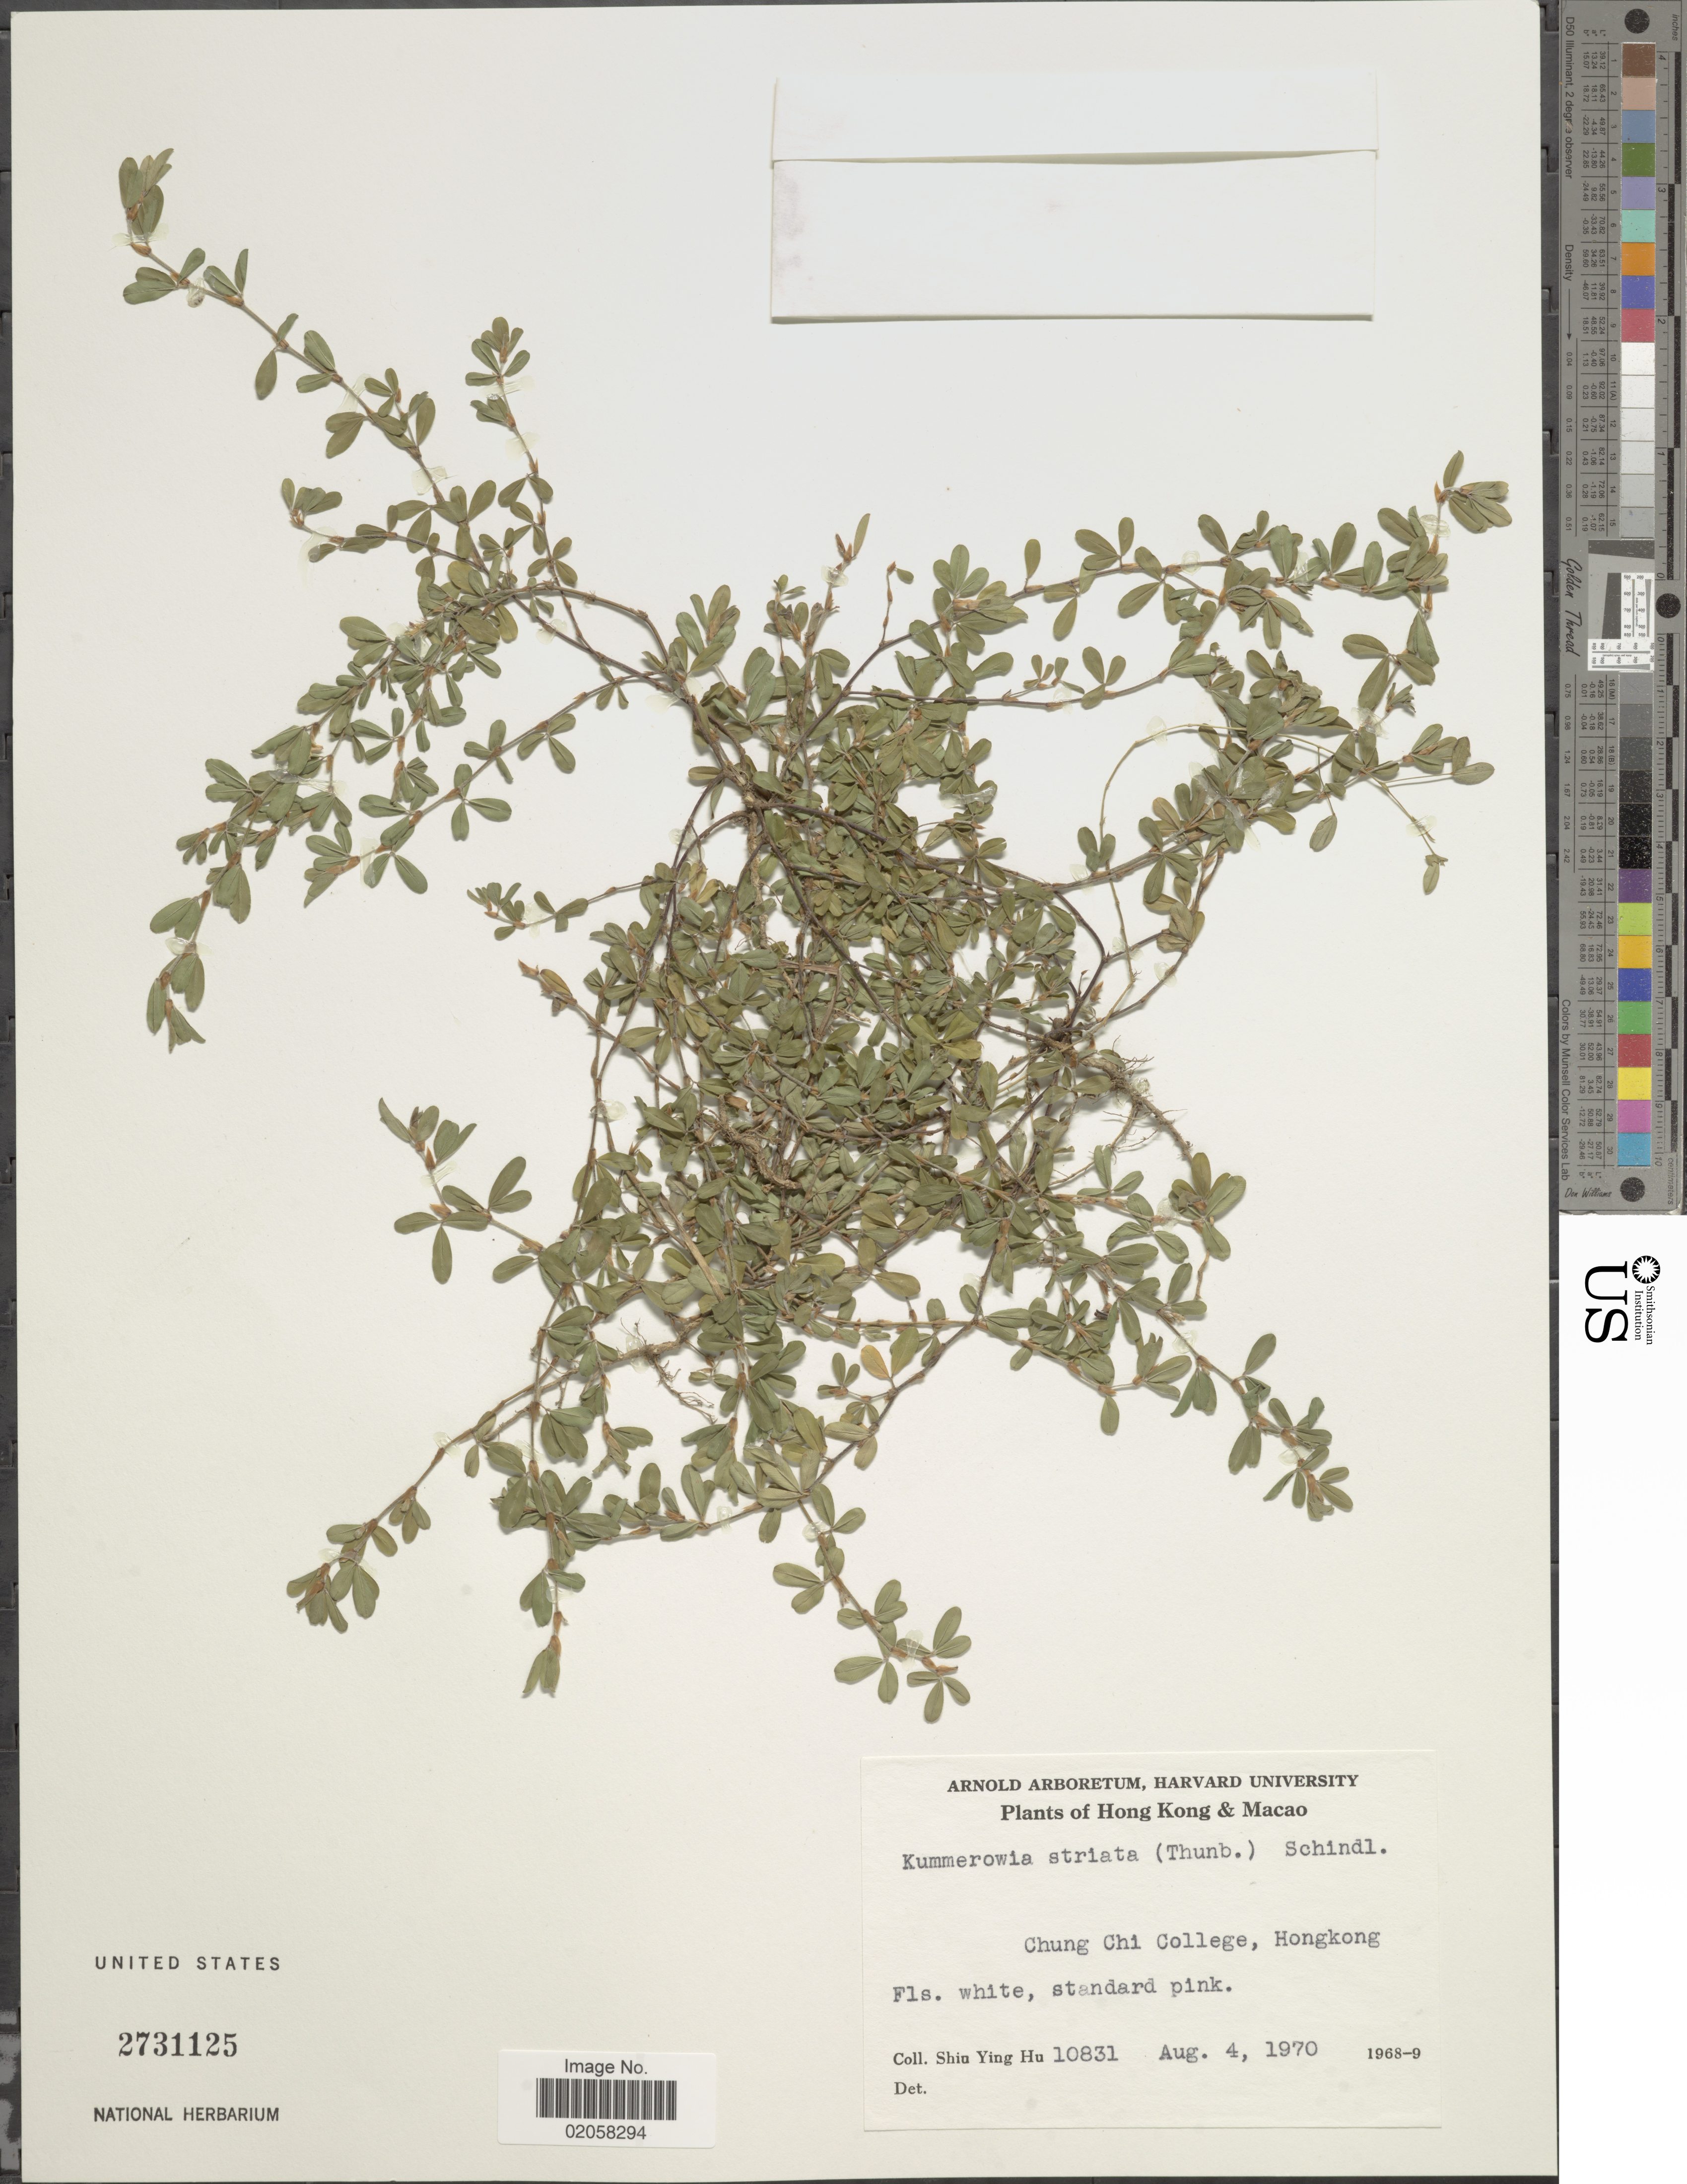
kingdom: Plantae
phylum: Tracheophyta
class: Magnoliopsida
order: Fabales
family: Fabaceae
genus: Kummerowia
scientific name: Kummerowia striata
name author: (Thunb.) Schindl.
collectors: S. Y. Hu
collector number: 10831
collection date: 1970-08-04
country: China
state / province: Hong Kong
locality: Hong Kong & Maco, Chung Chi College, Hong Kong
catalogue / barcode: US 2731125